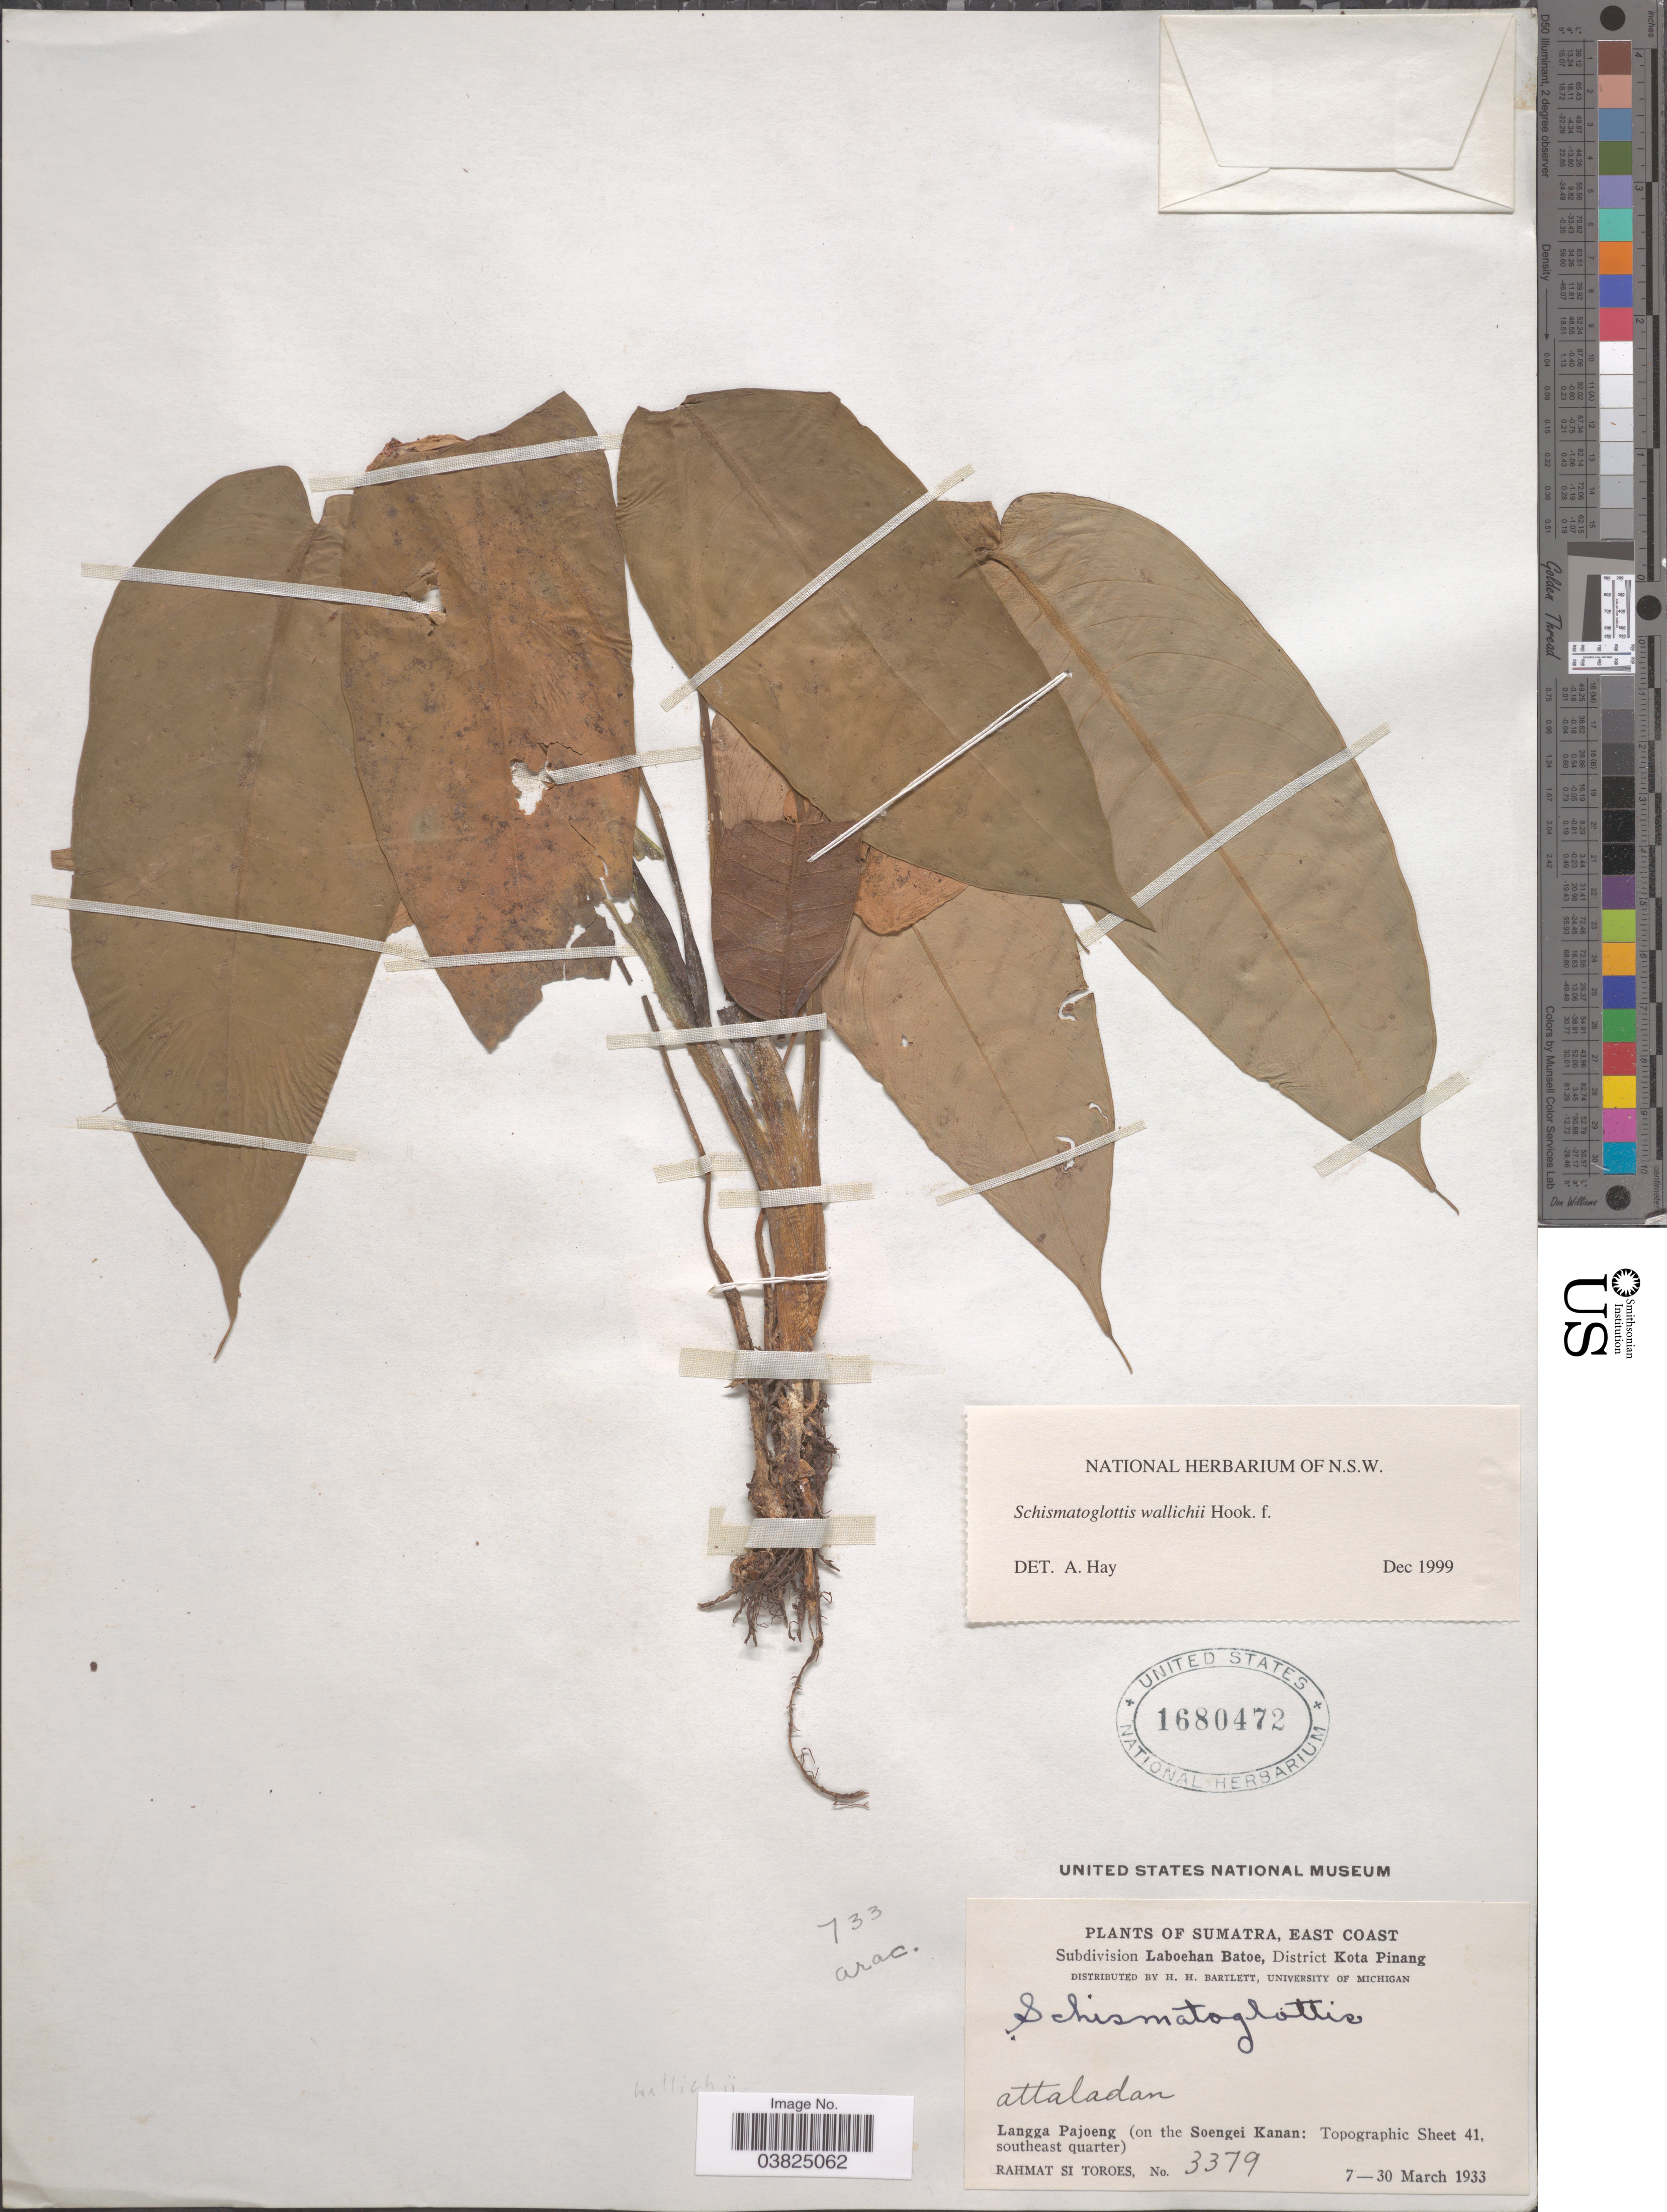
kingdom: Plantae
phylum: Tracheophyta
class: Liliopsida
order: Alismatales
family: Araceae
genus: Schismatoglottis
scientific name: Schismatoglottis wallichii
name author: Hook. f.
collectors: Rahmat Si Boeea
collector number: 3379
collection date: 1933-03-07/1933-03-30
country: Indonesia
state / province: Sumatra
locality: East Coast. Subdivision Laboehan Batoe, District Kota Pinang. Attaladan. Langga Pajoeng (on the Soengei Kanan: Topographic Sheet 41, southeast quarter).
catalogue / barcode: US 1680472